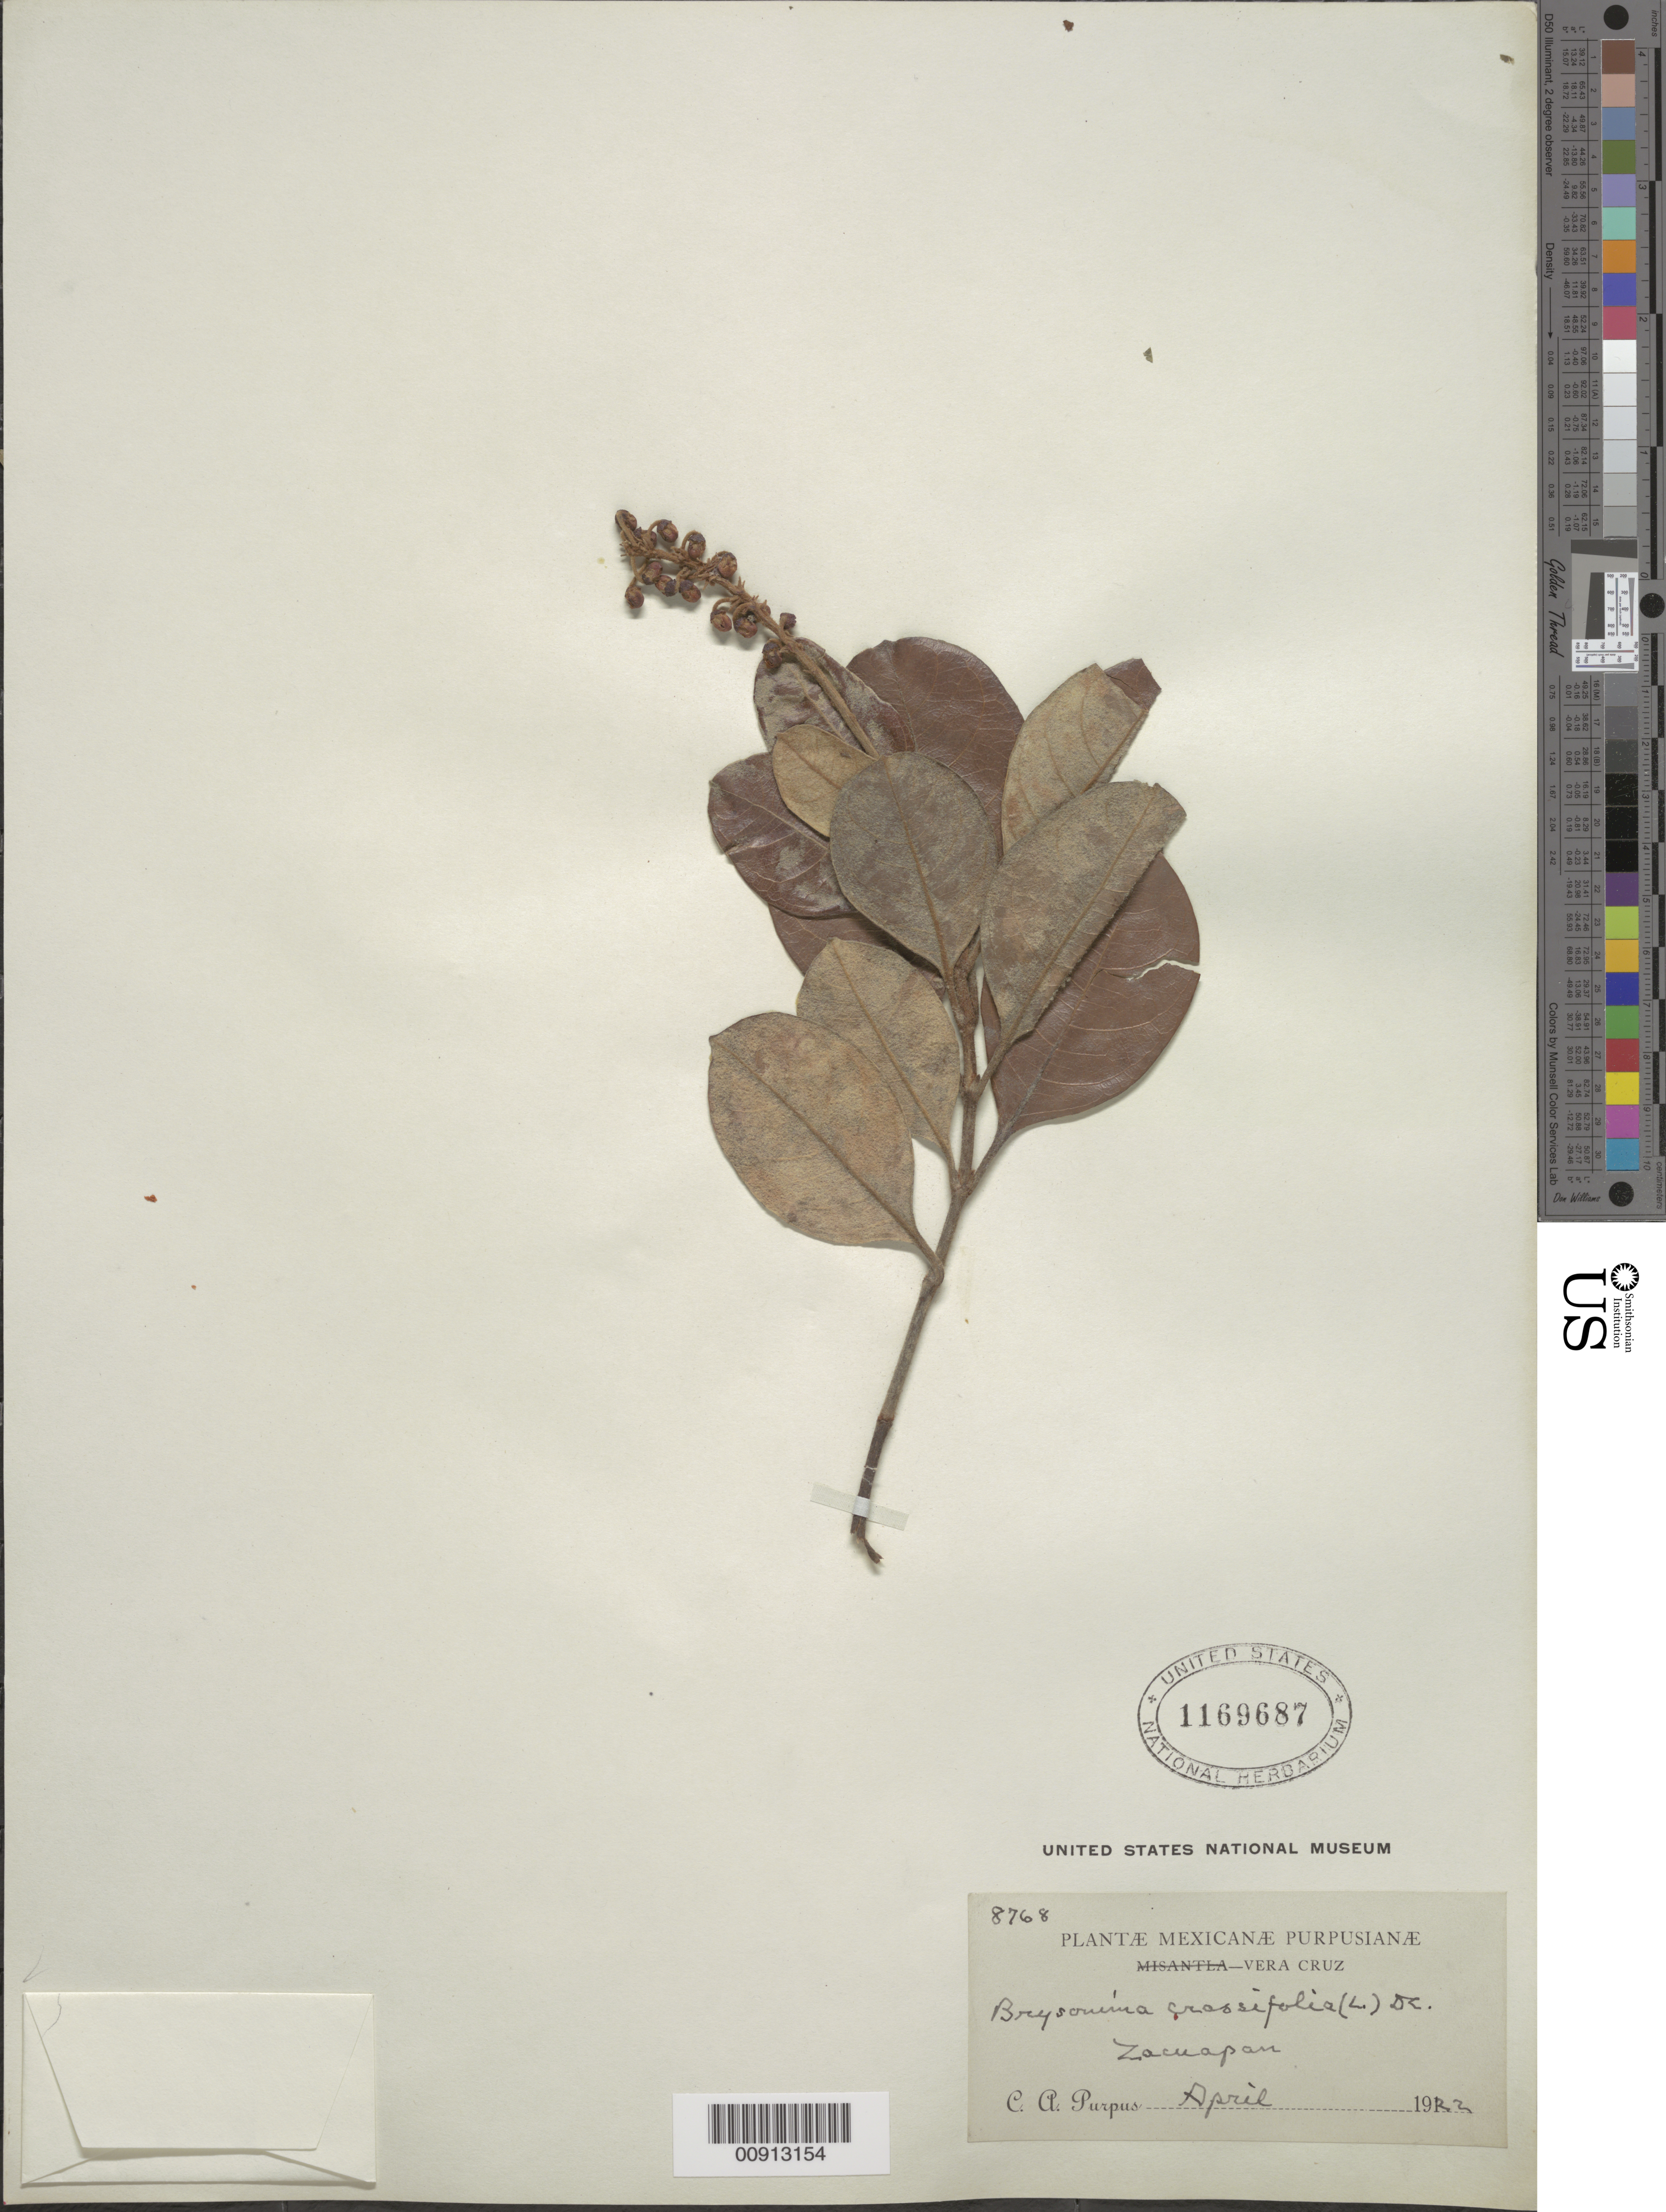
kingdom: Plantae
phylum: Tracheophyta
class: Magnoliopsida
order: Malpighiales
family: Malpighiaceae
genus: Byrsonima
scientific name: Byrsonima crassifolia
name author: (L.) Kunth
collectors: C. A. Purpus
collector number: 8768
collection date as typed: Apr 1922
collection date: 1922-04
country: Mexico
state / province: Veracruz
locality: Zacuapan, Veracruz.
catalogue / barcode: US 1169687